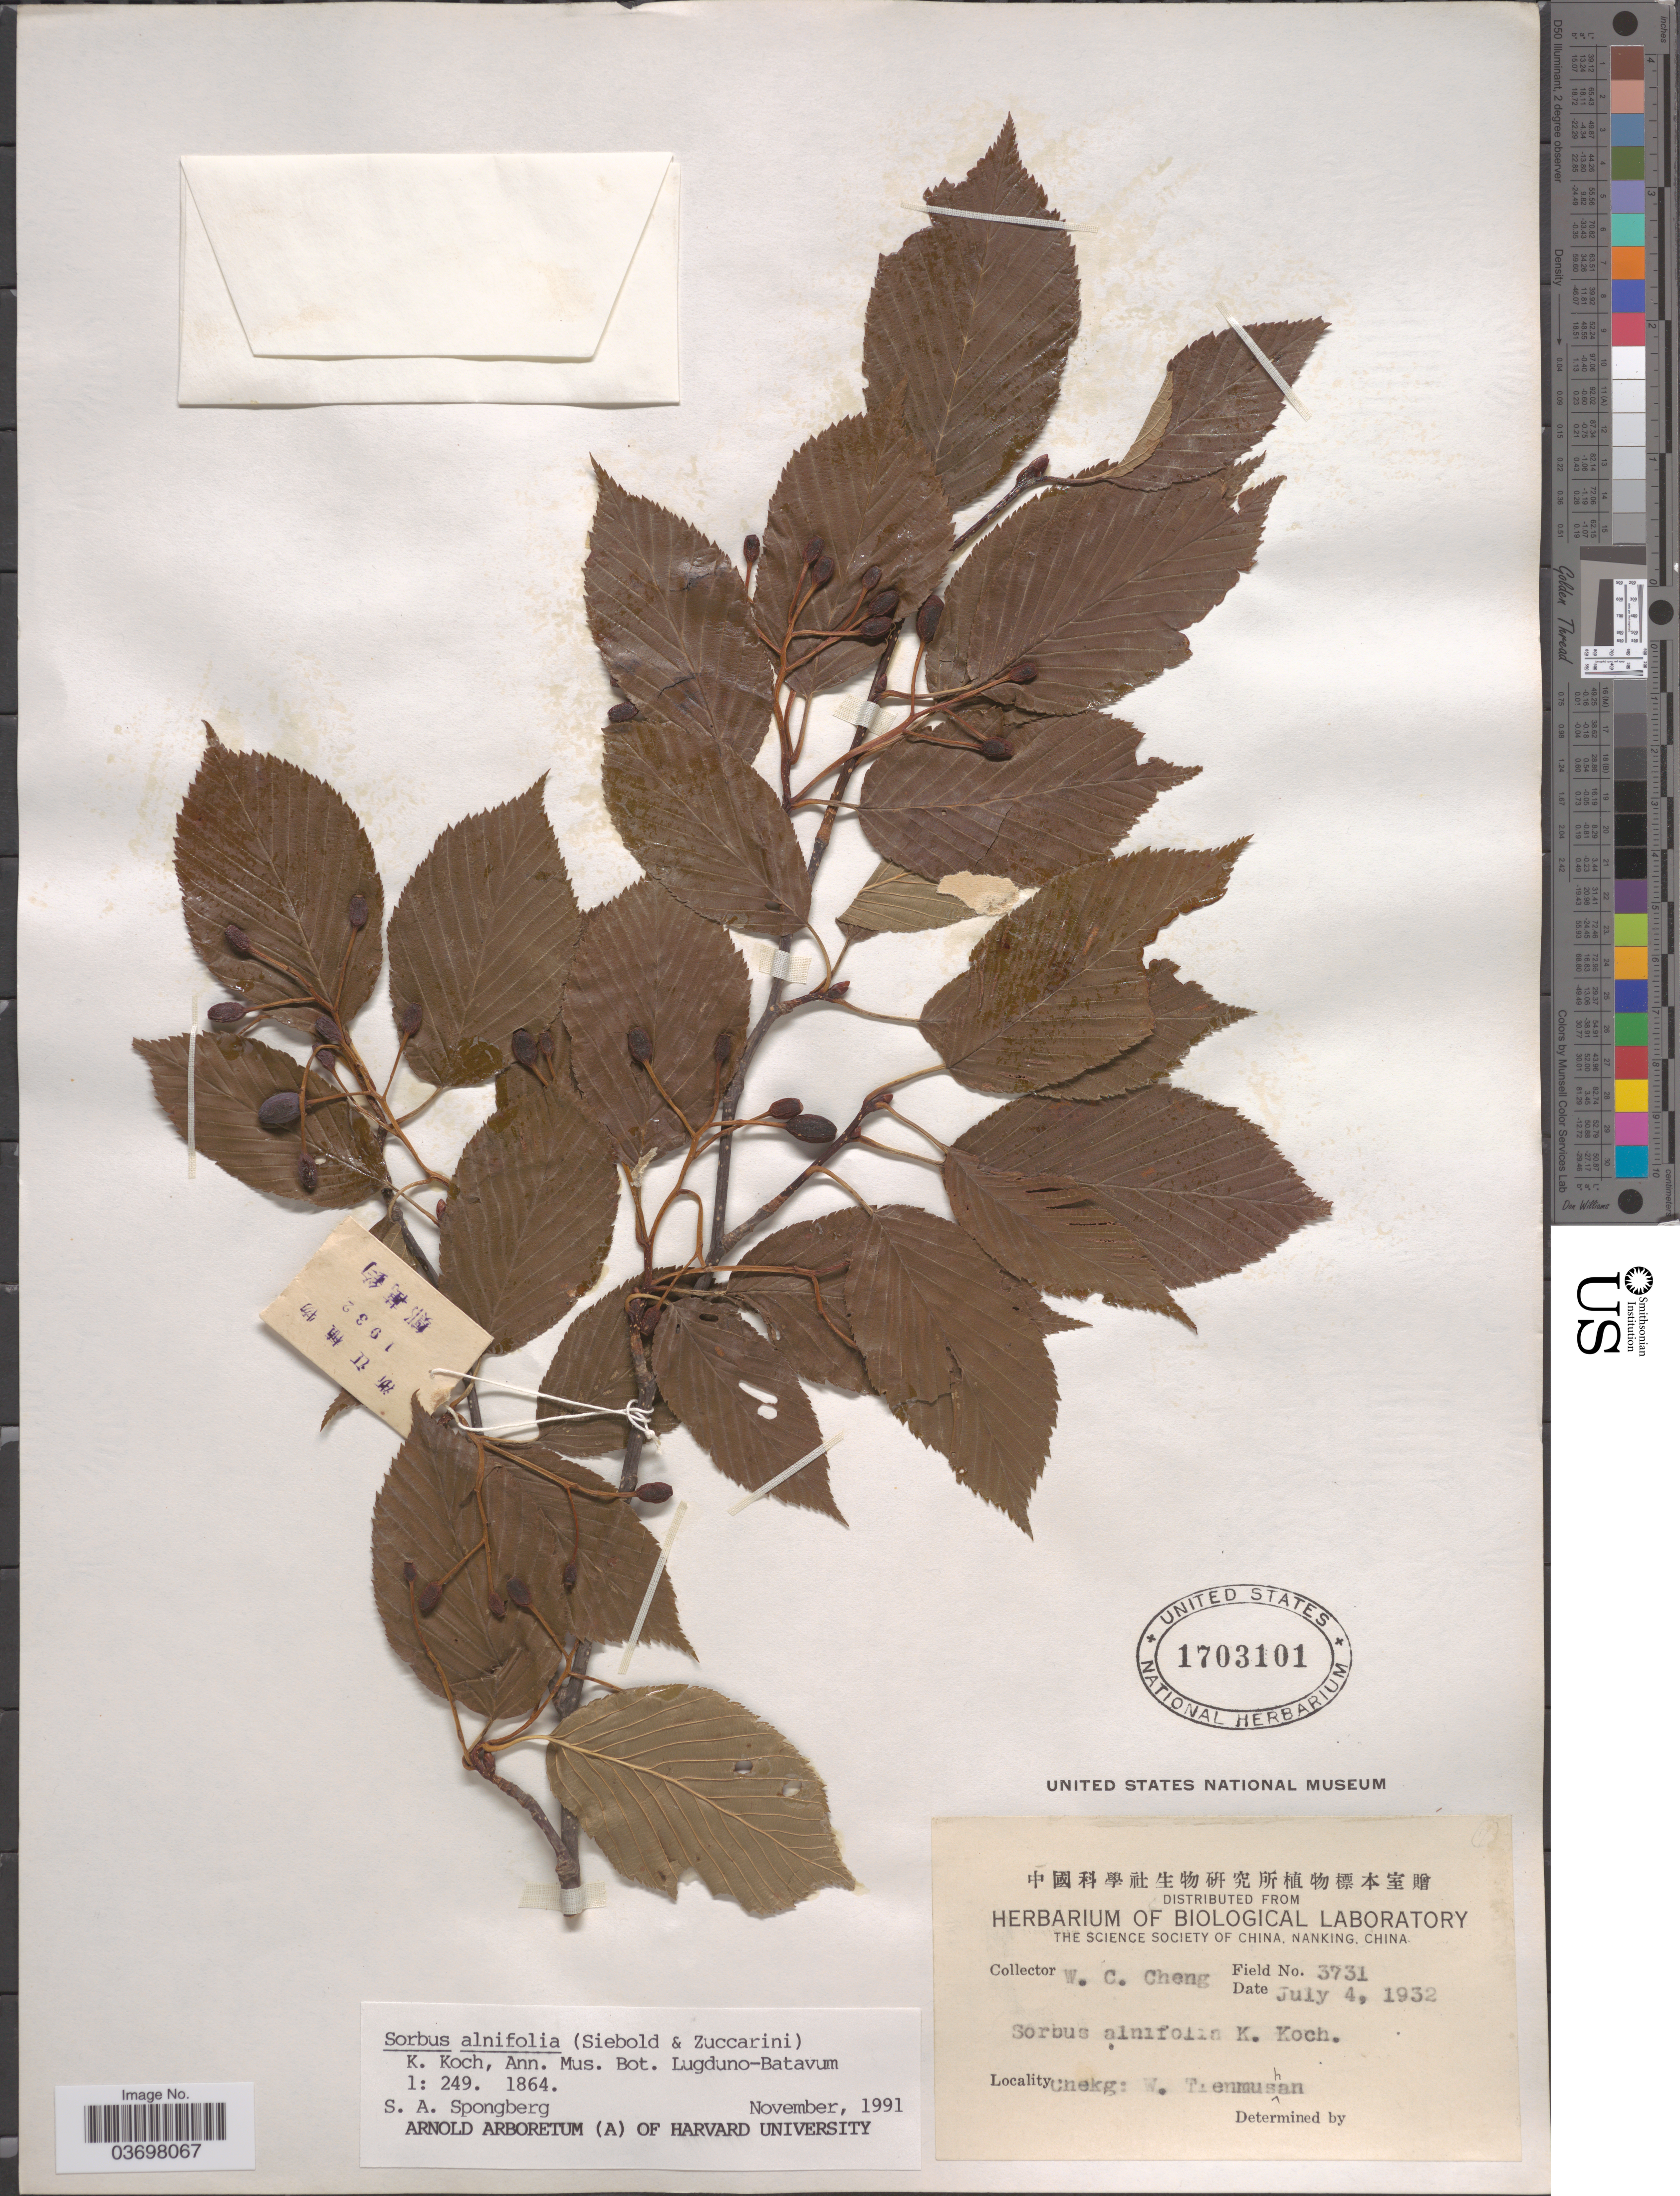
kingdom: Plantae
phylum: Tracheophyta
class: Magnoliopsida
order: Rosales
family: Rosaceae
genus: Sorbus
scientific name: Sorbus alnifolia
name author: (Siebold & Zucc.) K. Koch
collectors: W. C. Cheng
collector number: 3731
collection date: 1932-07-04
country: China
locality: Chekg: W. Tienmushan.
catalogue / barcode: US 1703101